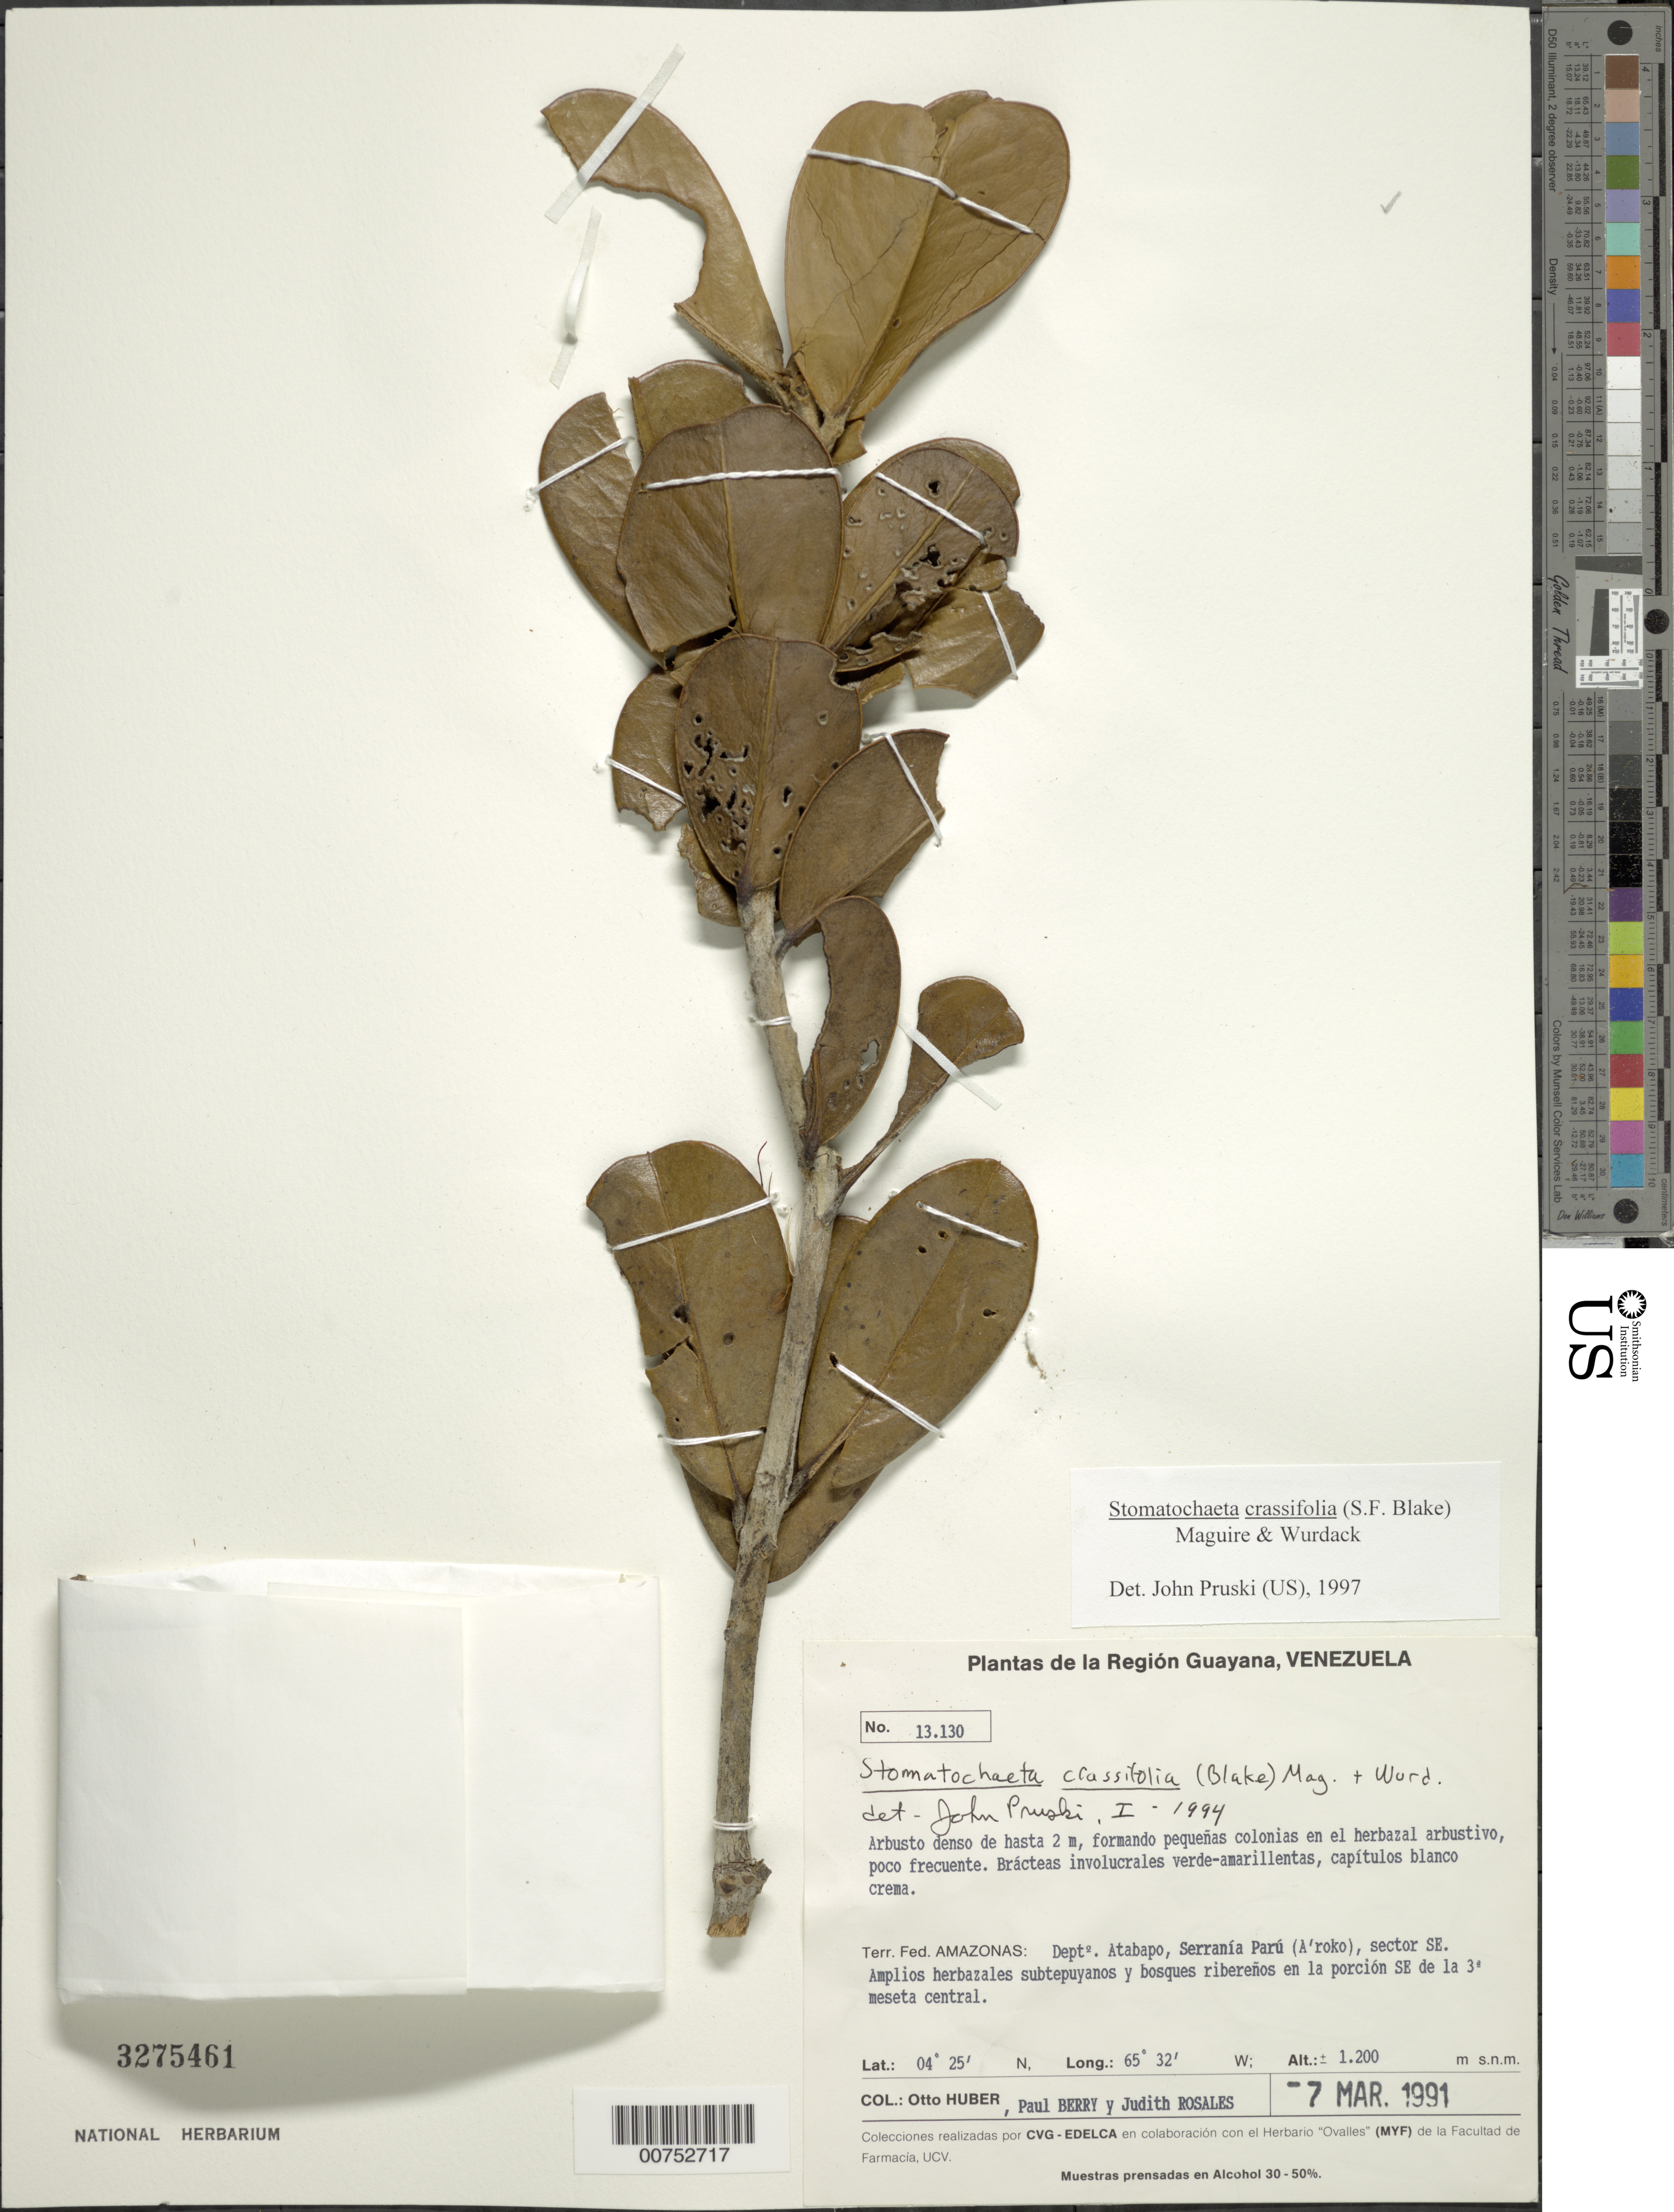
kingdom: Plantae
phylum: Tracheophyta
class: Magnoliopsida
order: Asterales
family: Asteraceae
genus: Stomatochaeta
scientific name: Stomatochaeta crassifolia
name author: (S.F. Blake) Maguire & Wurdack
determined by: Pruski, J. F.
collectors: O. Huber, P. Berry & J. Rosales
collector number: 13130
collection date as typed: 7-Mar-91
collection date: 1991-03-07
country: Venezuela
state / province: Amazonas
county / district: Atabapo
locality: Serrania Paru, sector SE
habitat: Amplios herbazales subtepuyanos y bosques ribereños en la porción en la porción SE de la tercera meseta central.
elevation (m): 1200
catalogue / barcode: US 3275461